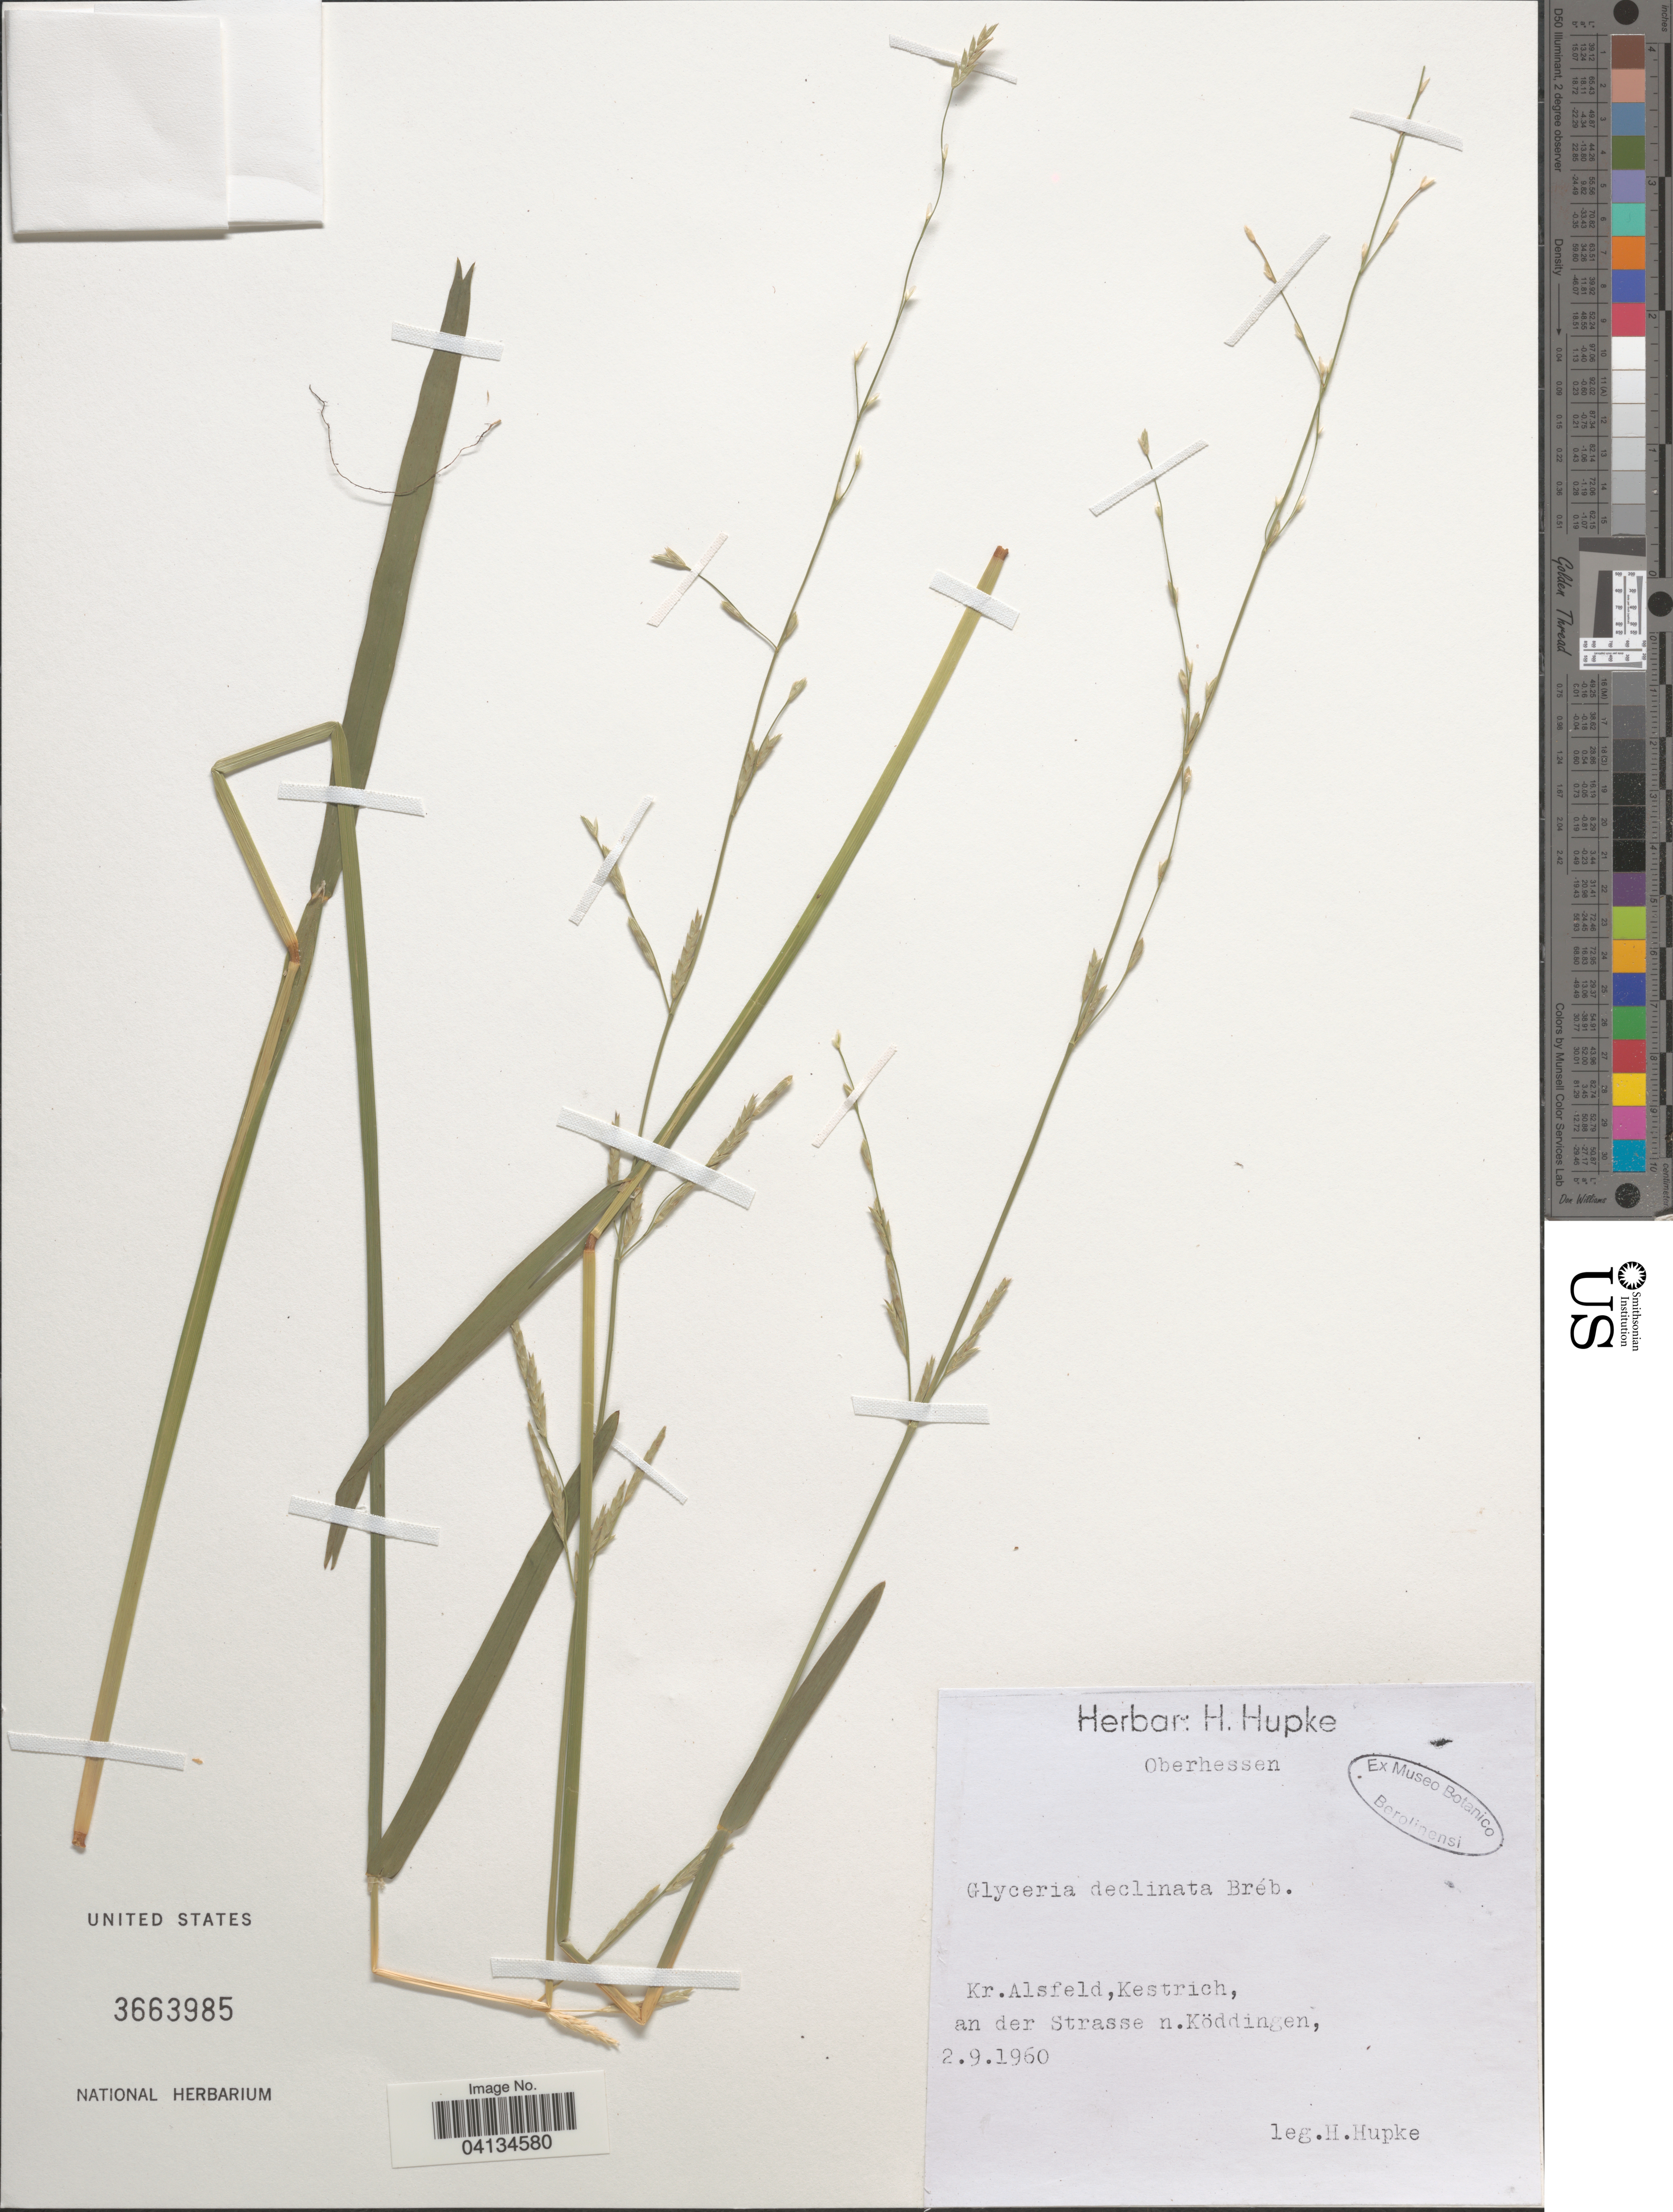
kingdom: Plantae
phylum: Tracheophyta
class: Liliopsida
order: Poales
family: Poaceae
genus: Glyceria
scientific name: Glyceria declinata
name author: Bréb.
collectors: H. Hupke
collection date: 1960-09-02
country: Germany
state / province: Hesse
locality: Kr. Alsfeld, Kestrich, an der Strasse n. Köddingen.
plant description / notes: Mullinger, M.D. - University of Vermont - leaf tissue:DNA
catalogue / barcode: US 3663985